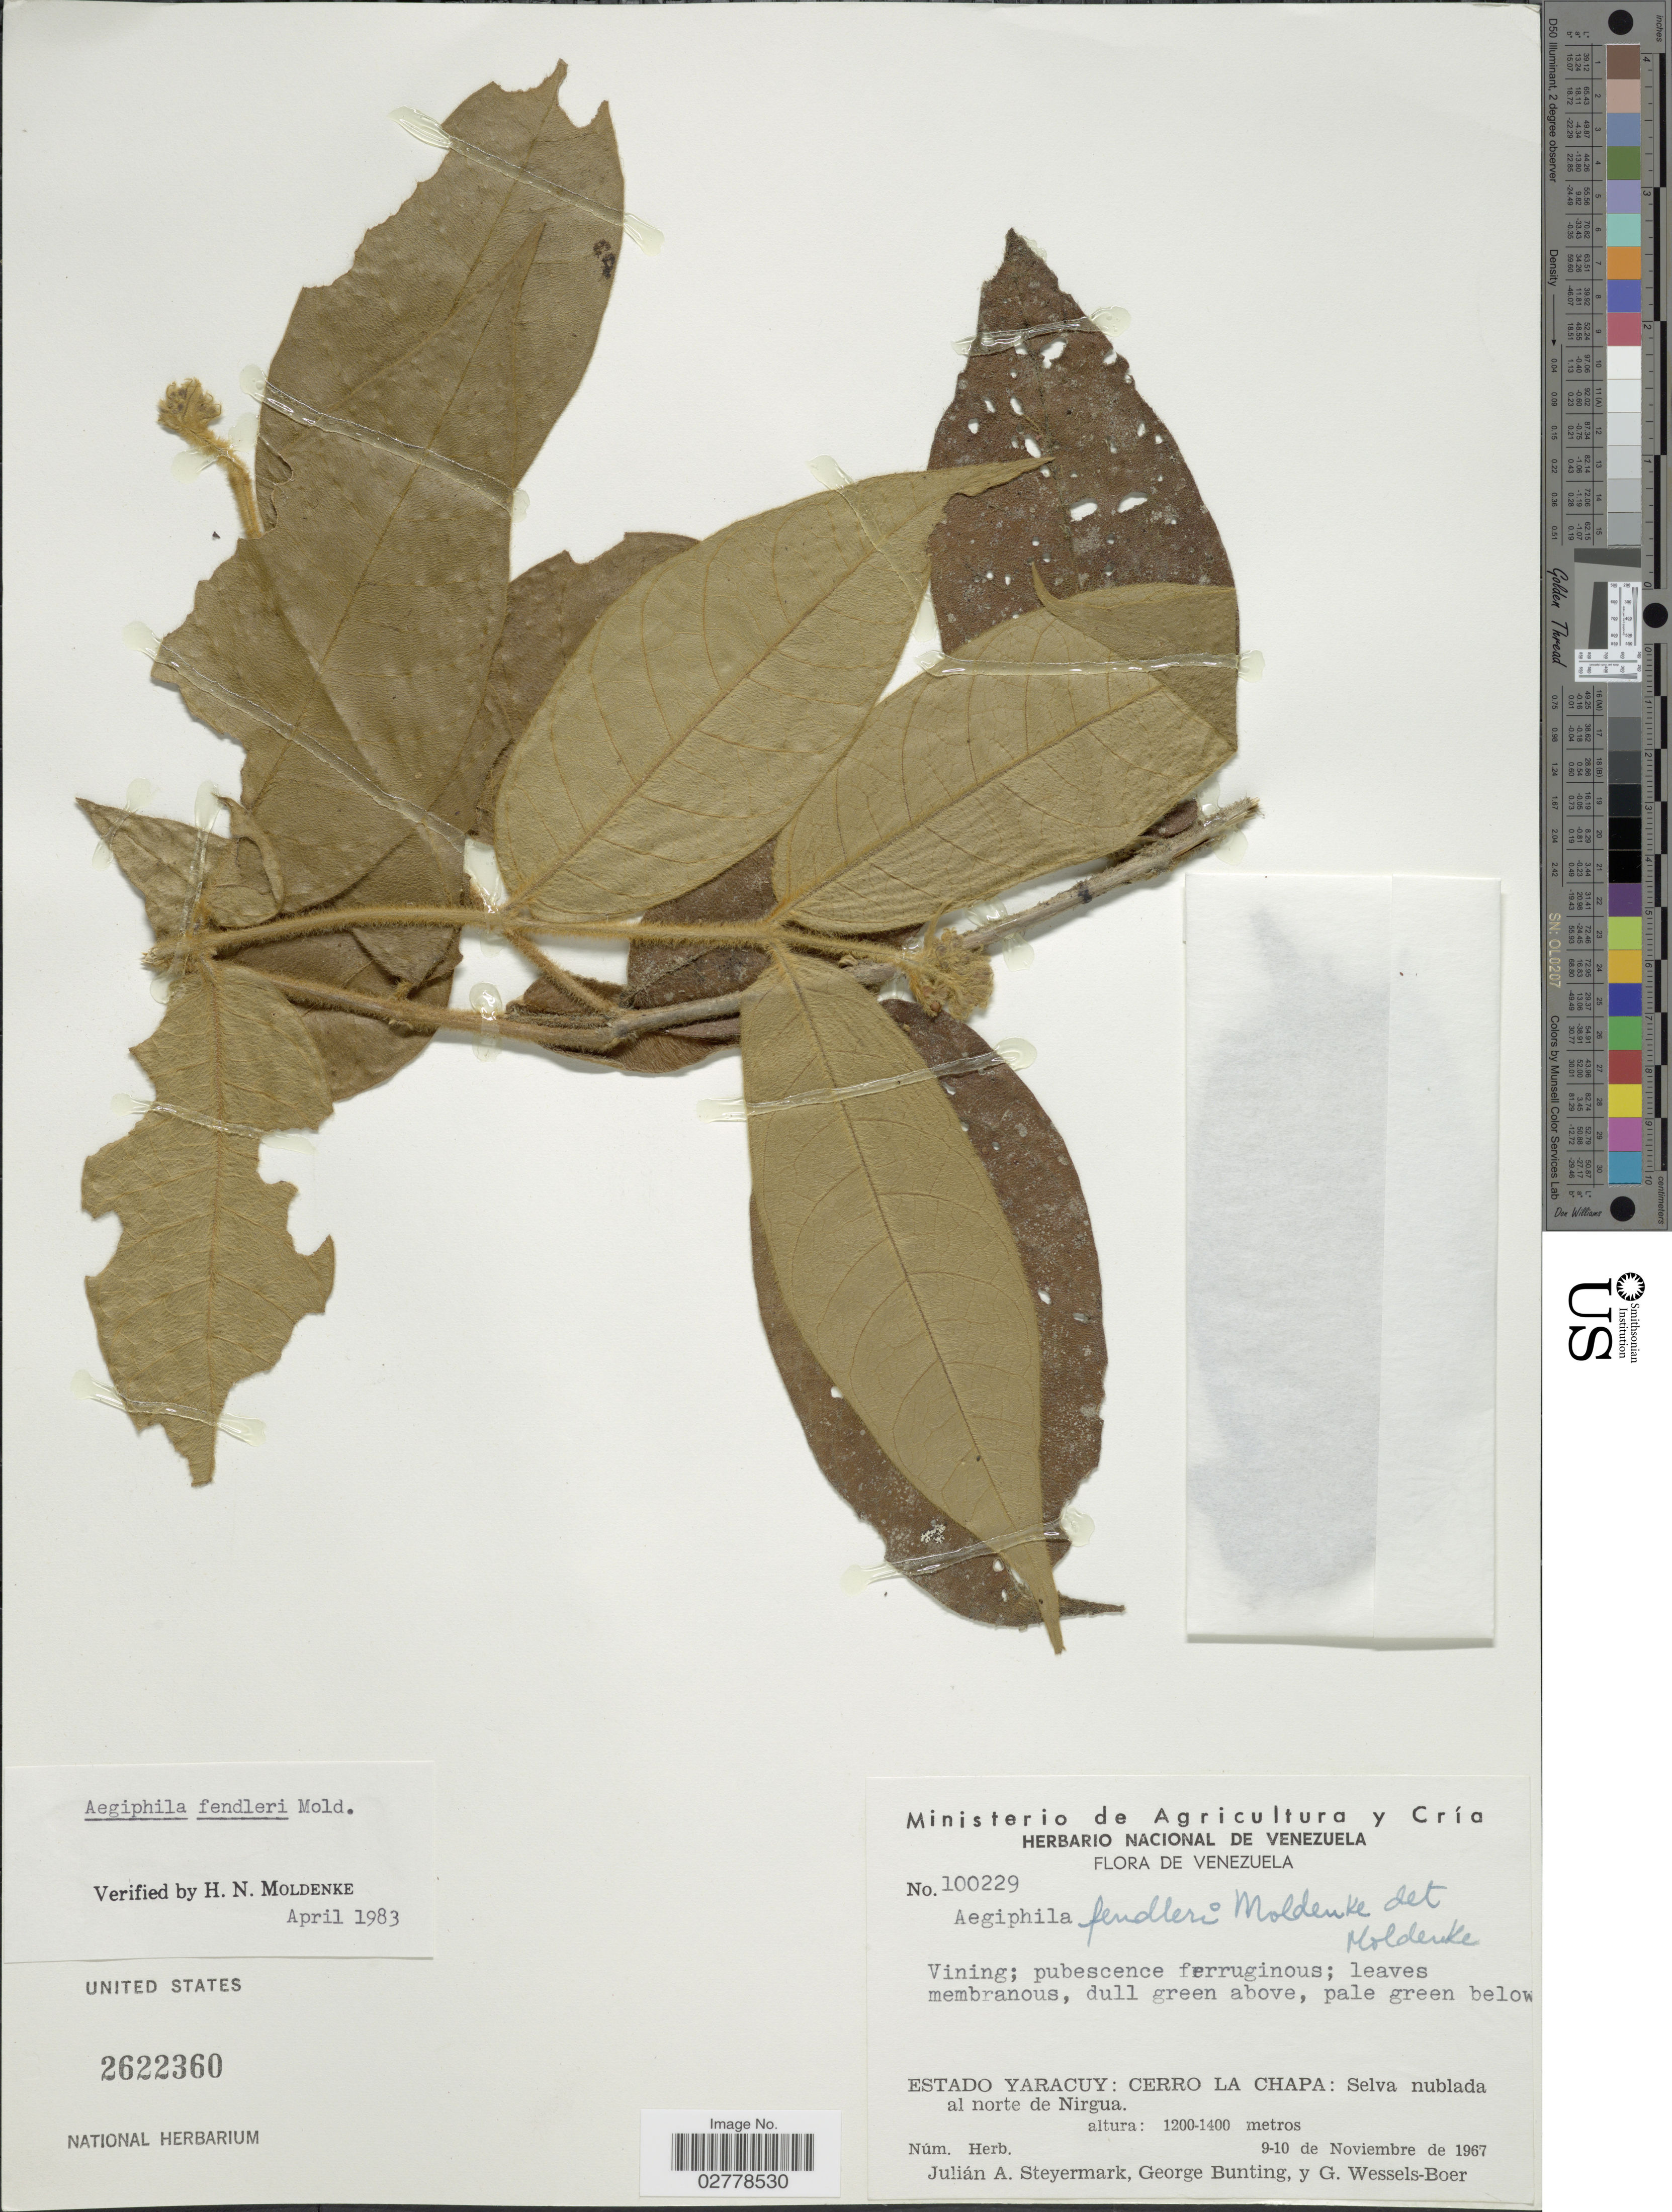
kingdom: Plantae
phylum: Tracheophyta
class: Magnoliopsida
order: Lamiales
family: Lamiaceae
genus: Aegiphila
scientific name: Aegiphila fendleri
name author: Moldenke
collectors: J. Steyermark, G. S. Bunting & G. Wessels Boer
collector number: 100229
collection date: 1967-11-09/1967-11-10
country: Venezuela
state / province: Yaracuy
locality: Estado Yaracuy: Cerro la Chapa: Selva nublada al norte de Nirgua.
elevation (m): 1200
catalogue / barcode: US 2622360